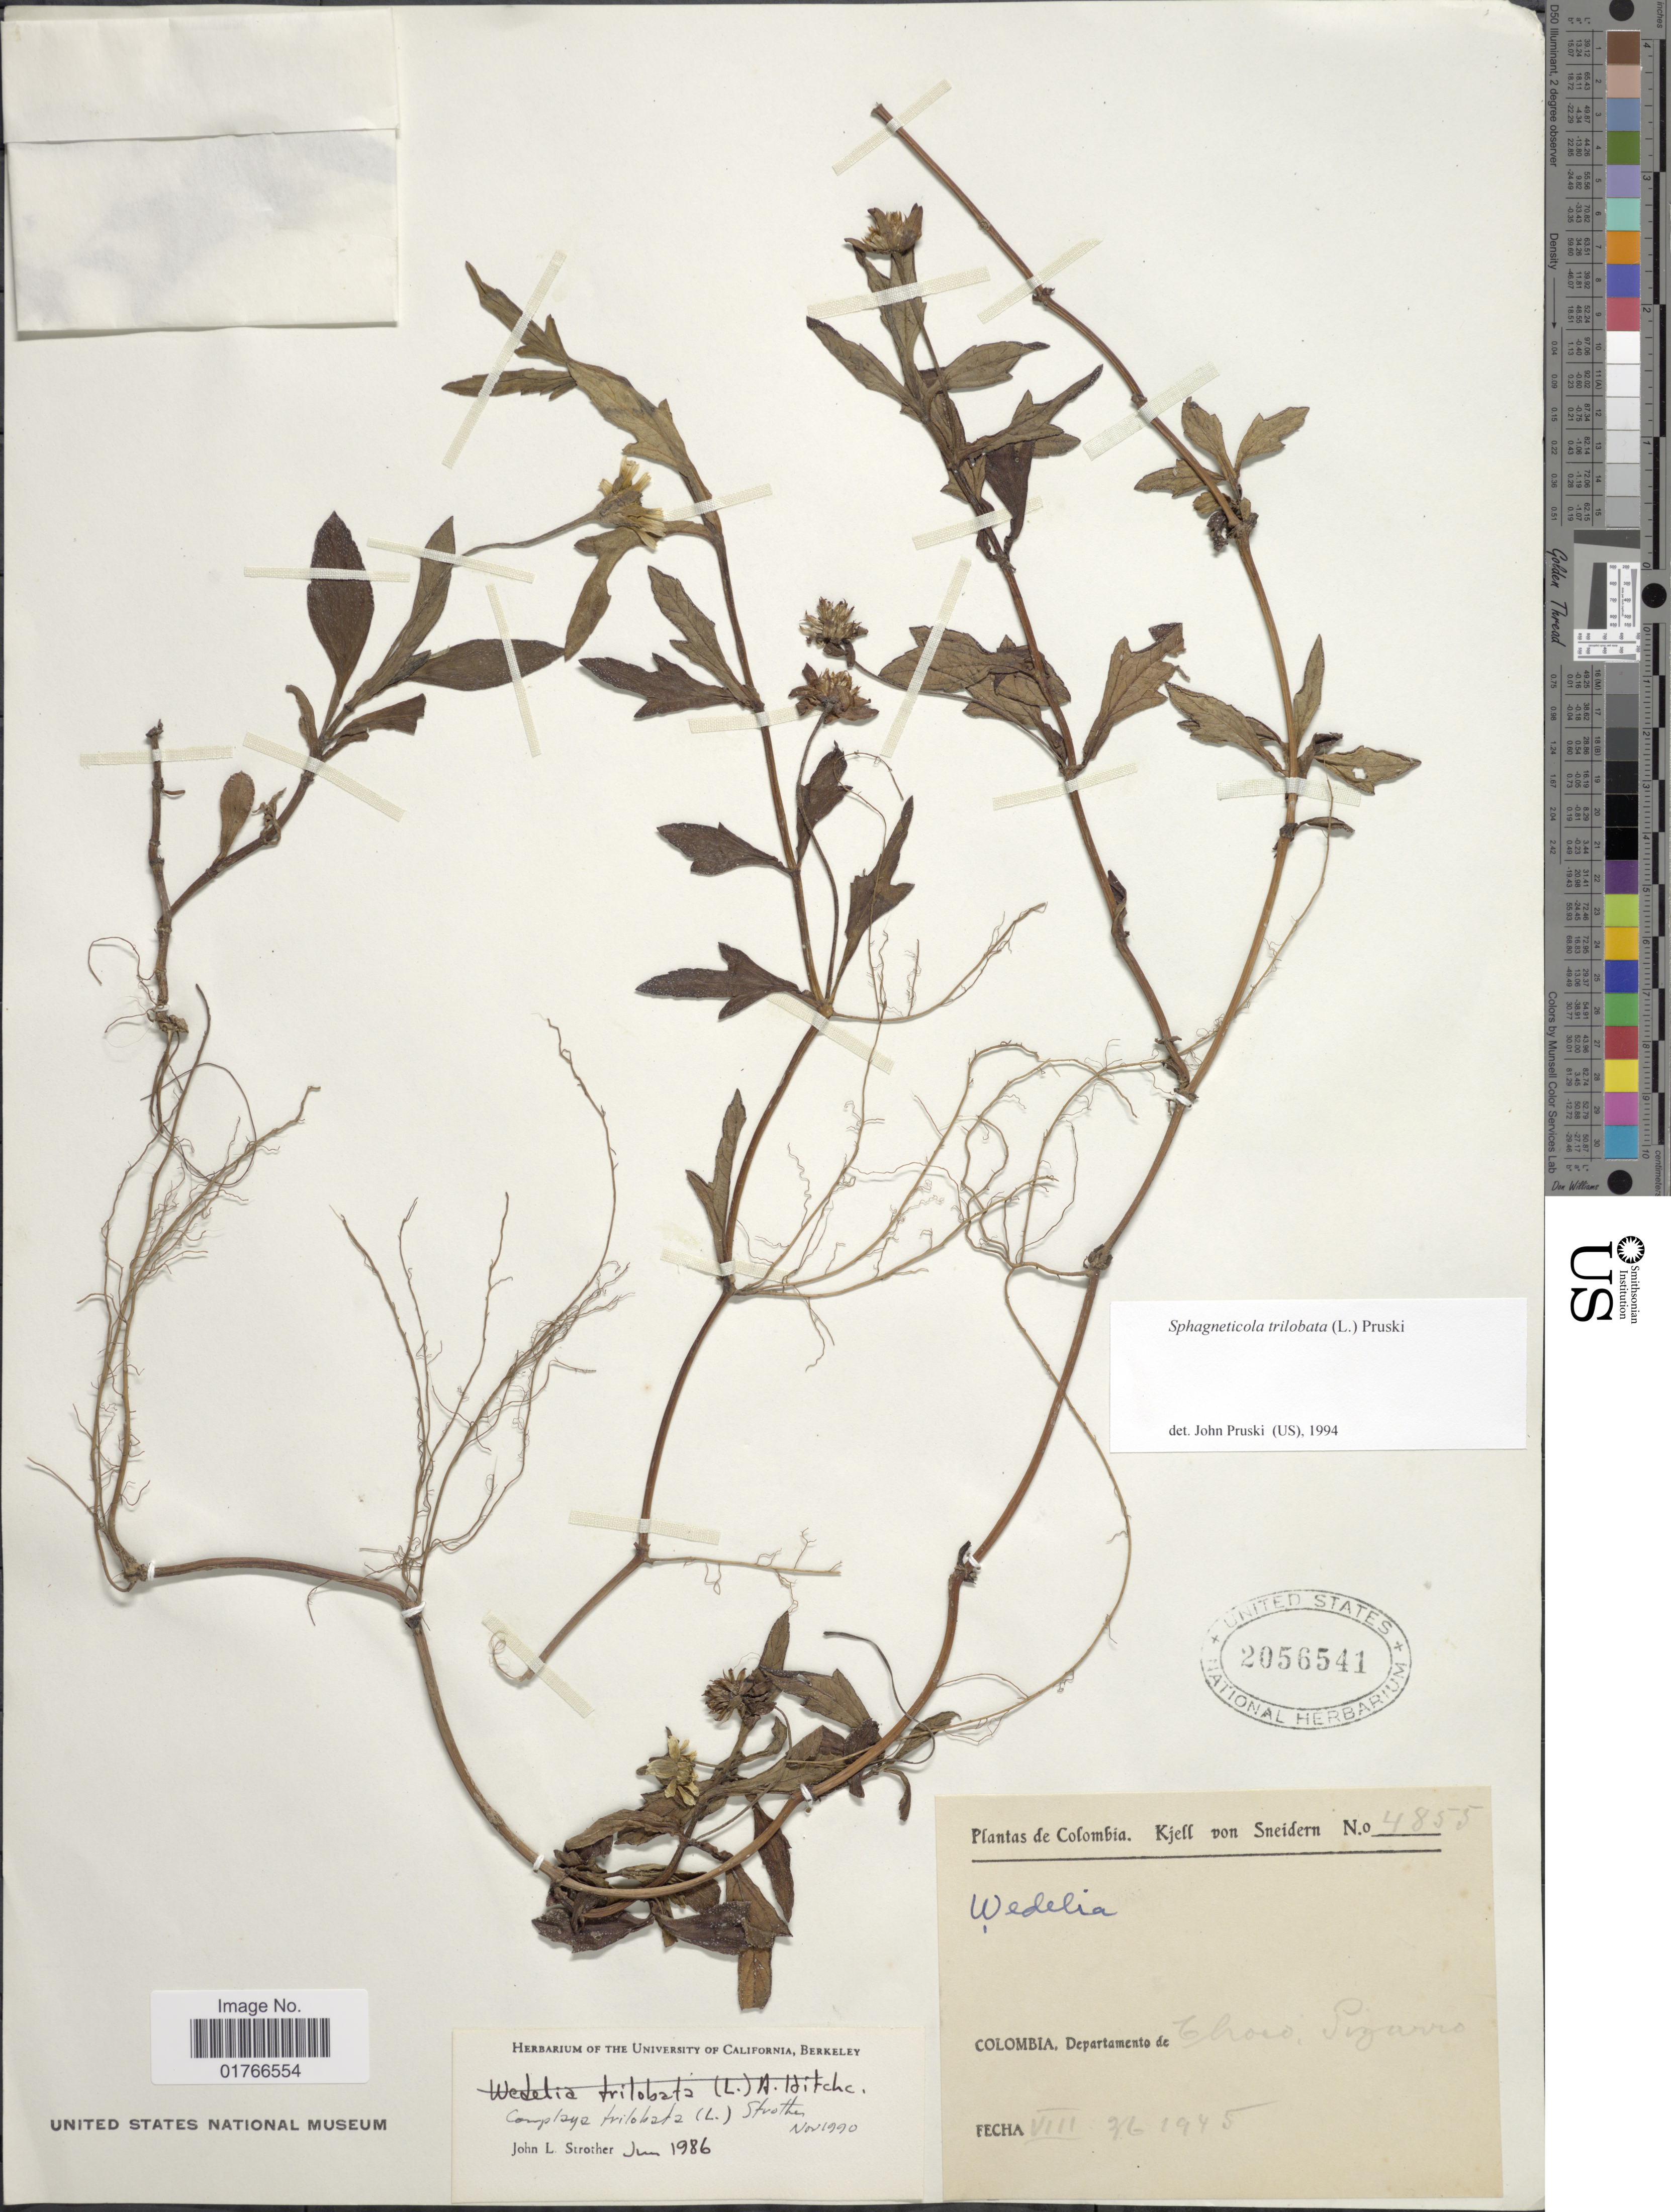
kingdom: Plantae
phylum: Tracheophyta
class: Magnoliopsida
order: Asterales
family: Asteraceae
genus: Sphagneticola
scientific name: Sphagneticola trilobata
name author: (L.) Pruski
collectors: K. von Sneidern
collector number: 4855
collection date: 1945-08-26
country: Colombia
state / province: Chocó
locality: Pizarro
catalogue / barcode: US 2056541